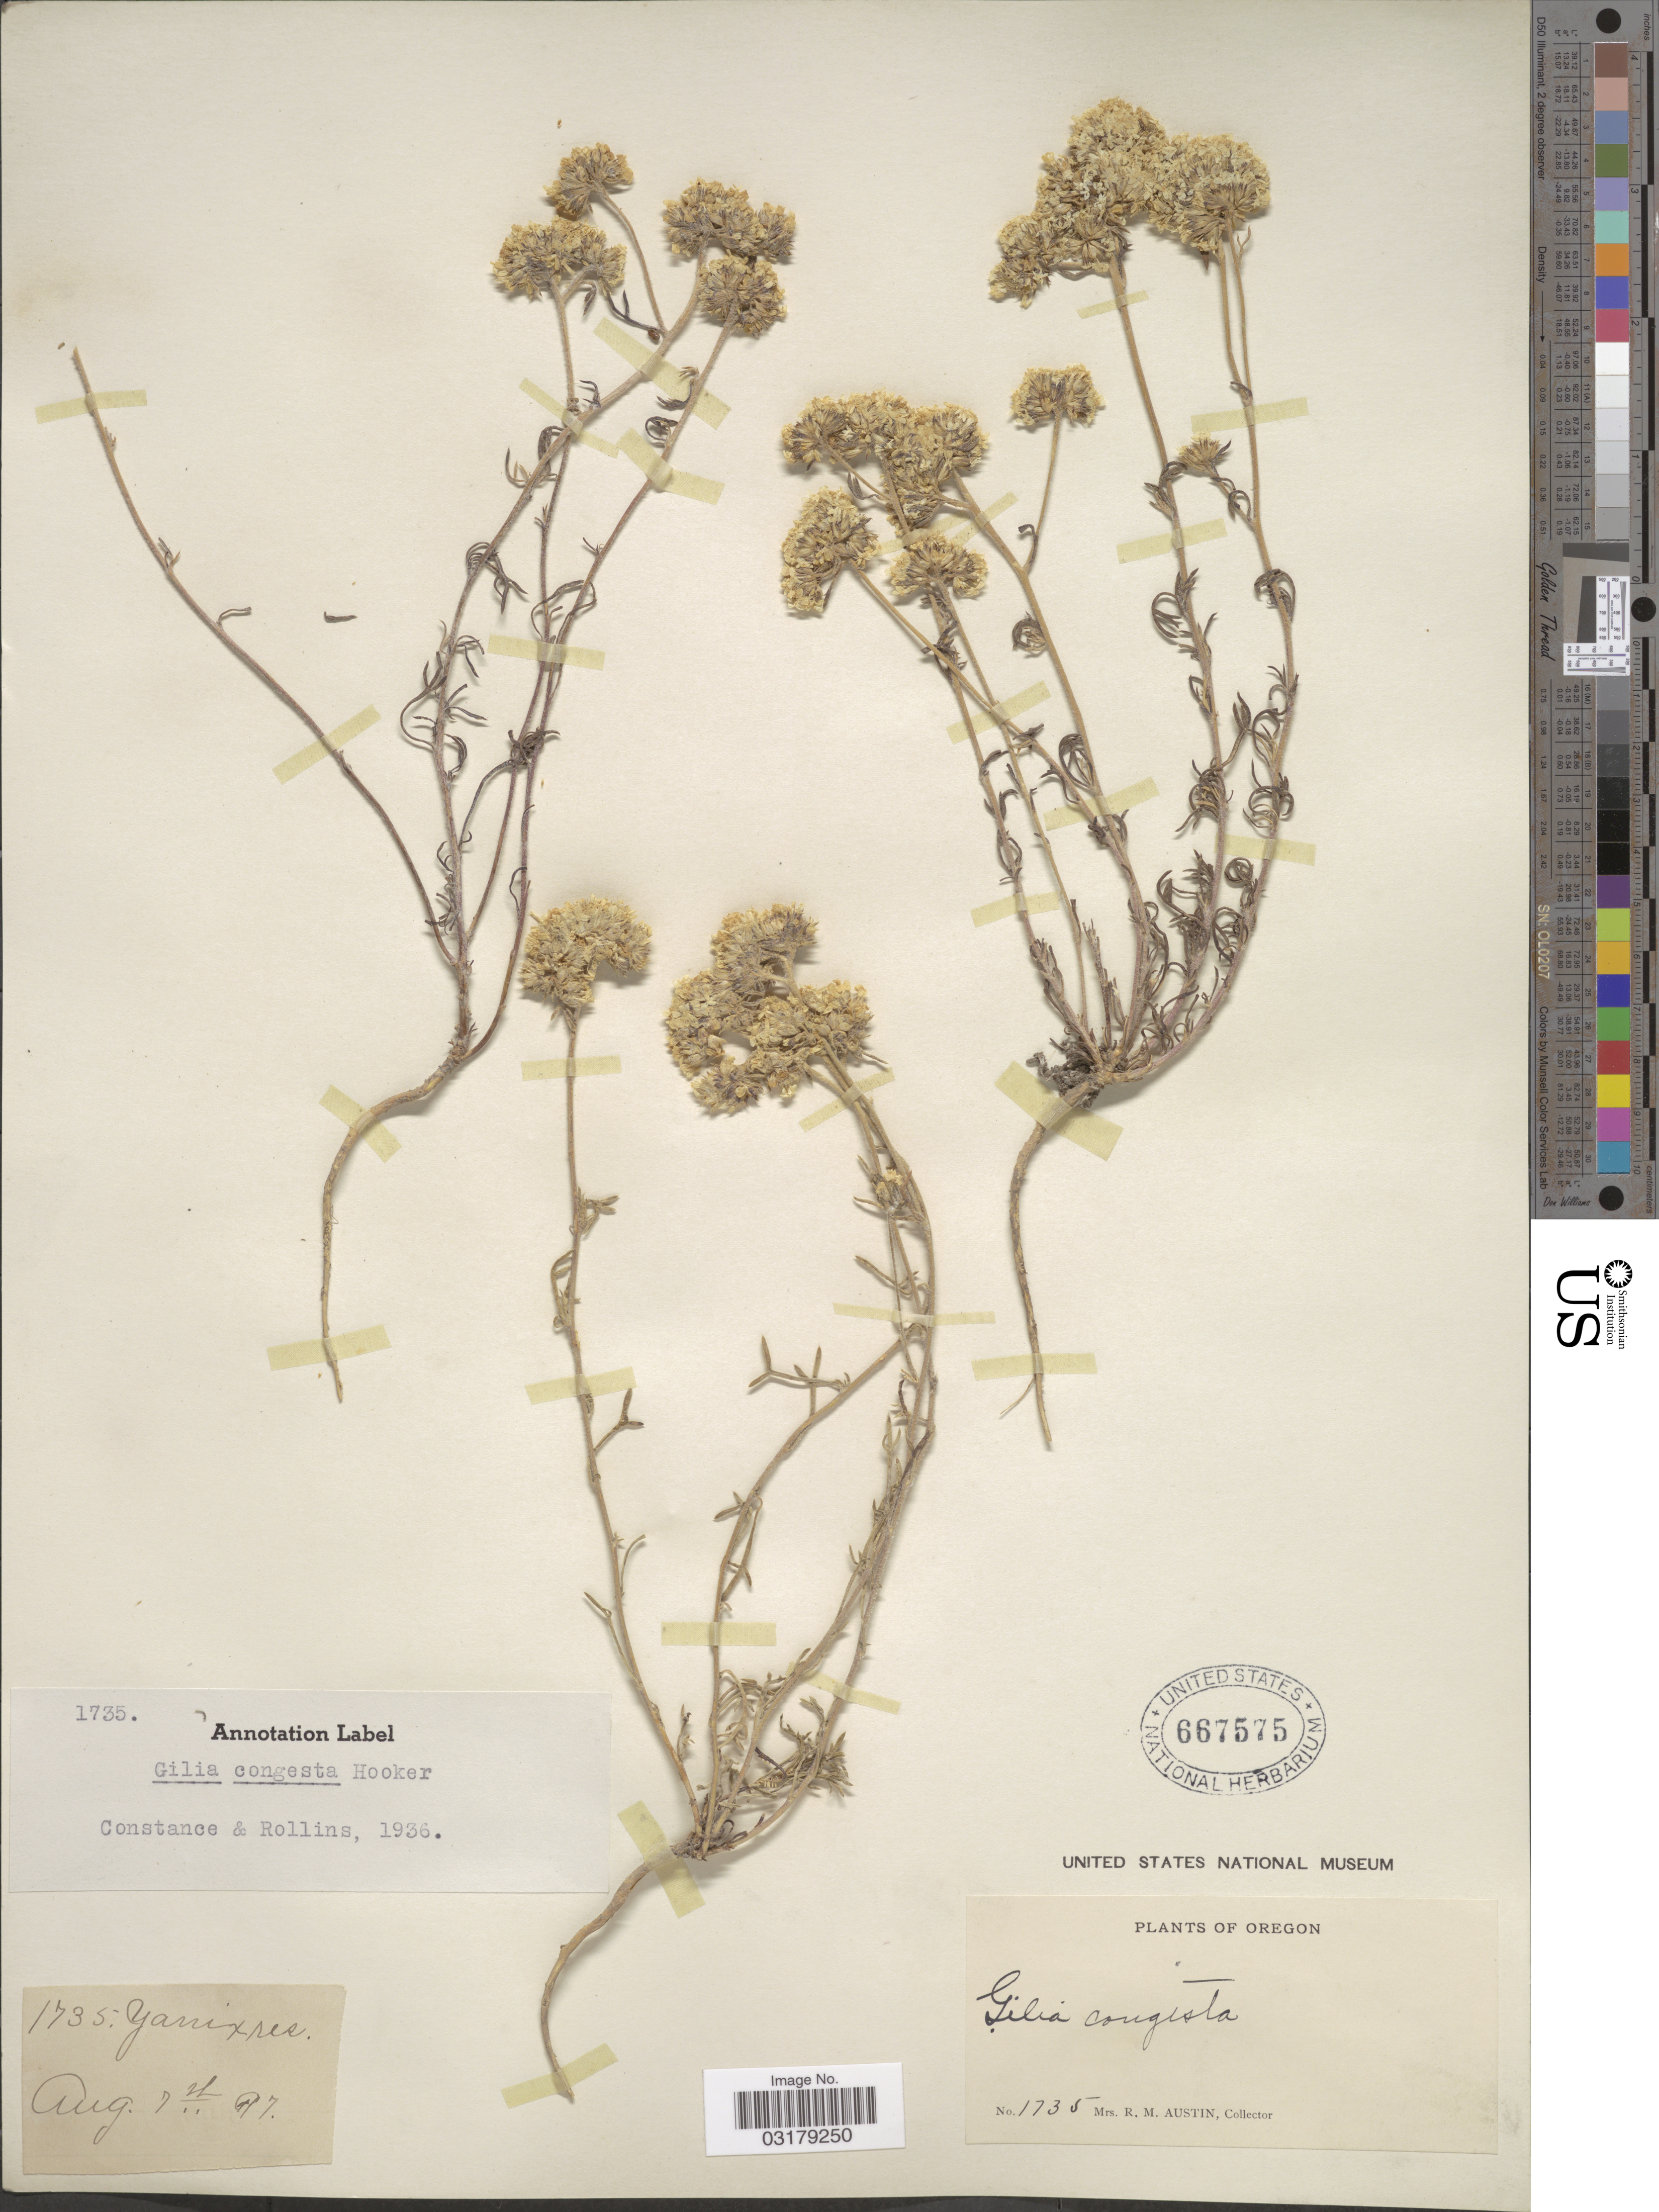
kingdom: Plantae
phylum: Tracheophyta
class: Magnoliopsida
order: Ericales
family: Polemoniaceae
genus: Ipomopsis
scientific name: Ipomopsis congesta subsp. congesta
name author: (Hook.) V.E. Grant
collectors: R. Austin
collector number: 1735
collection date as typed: Transcribed d/m/y: 7/8/97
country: United States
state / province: Oregon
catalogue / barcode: US 667575